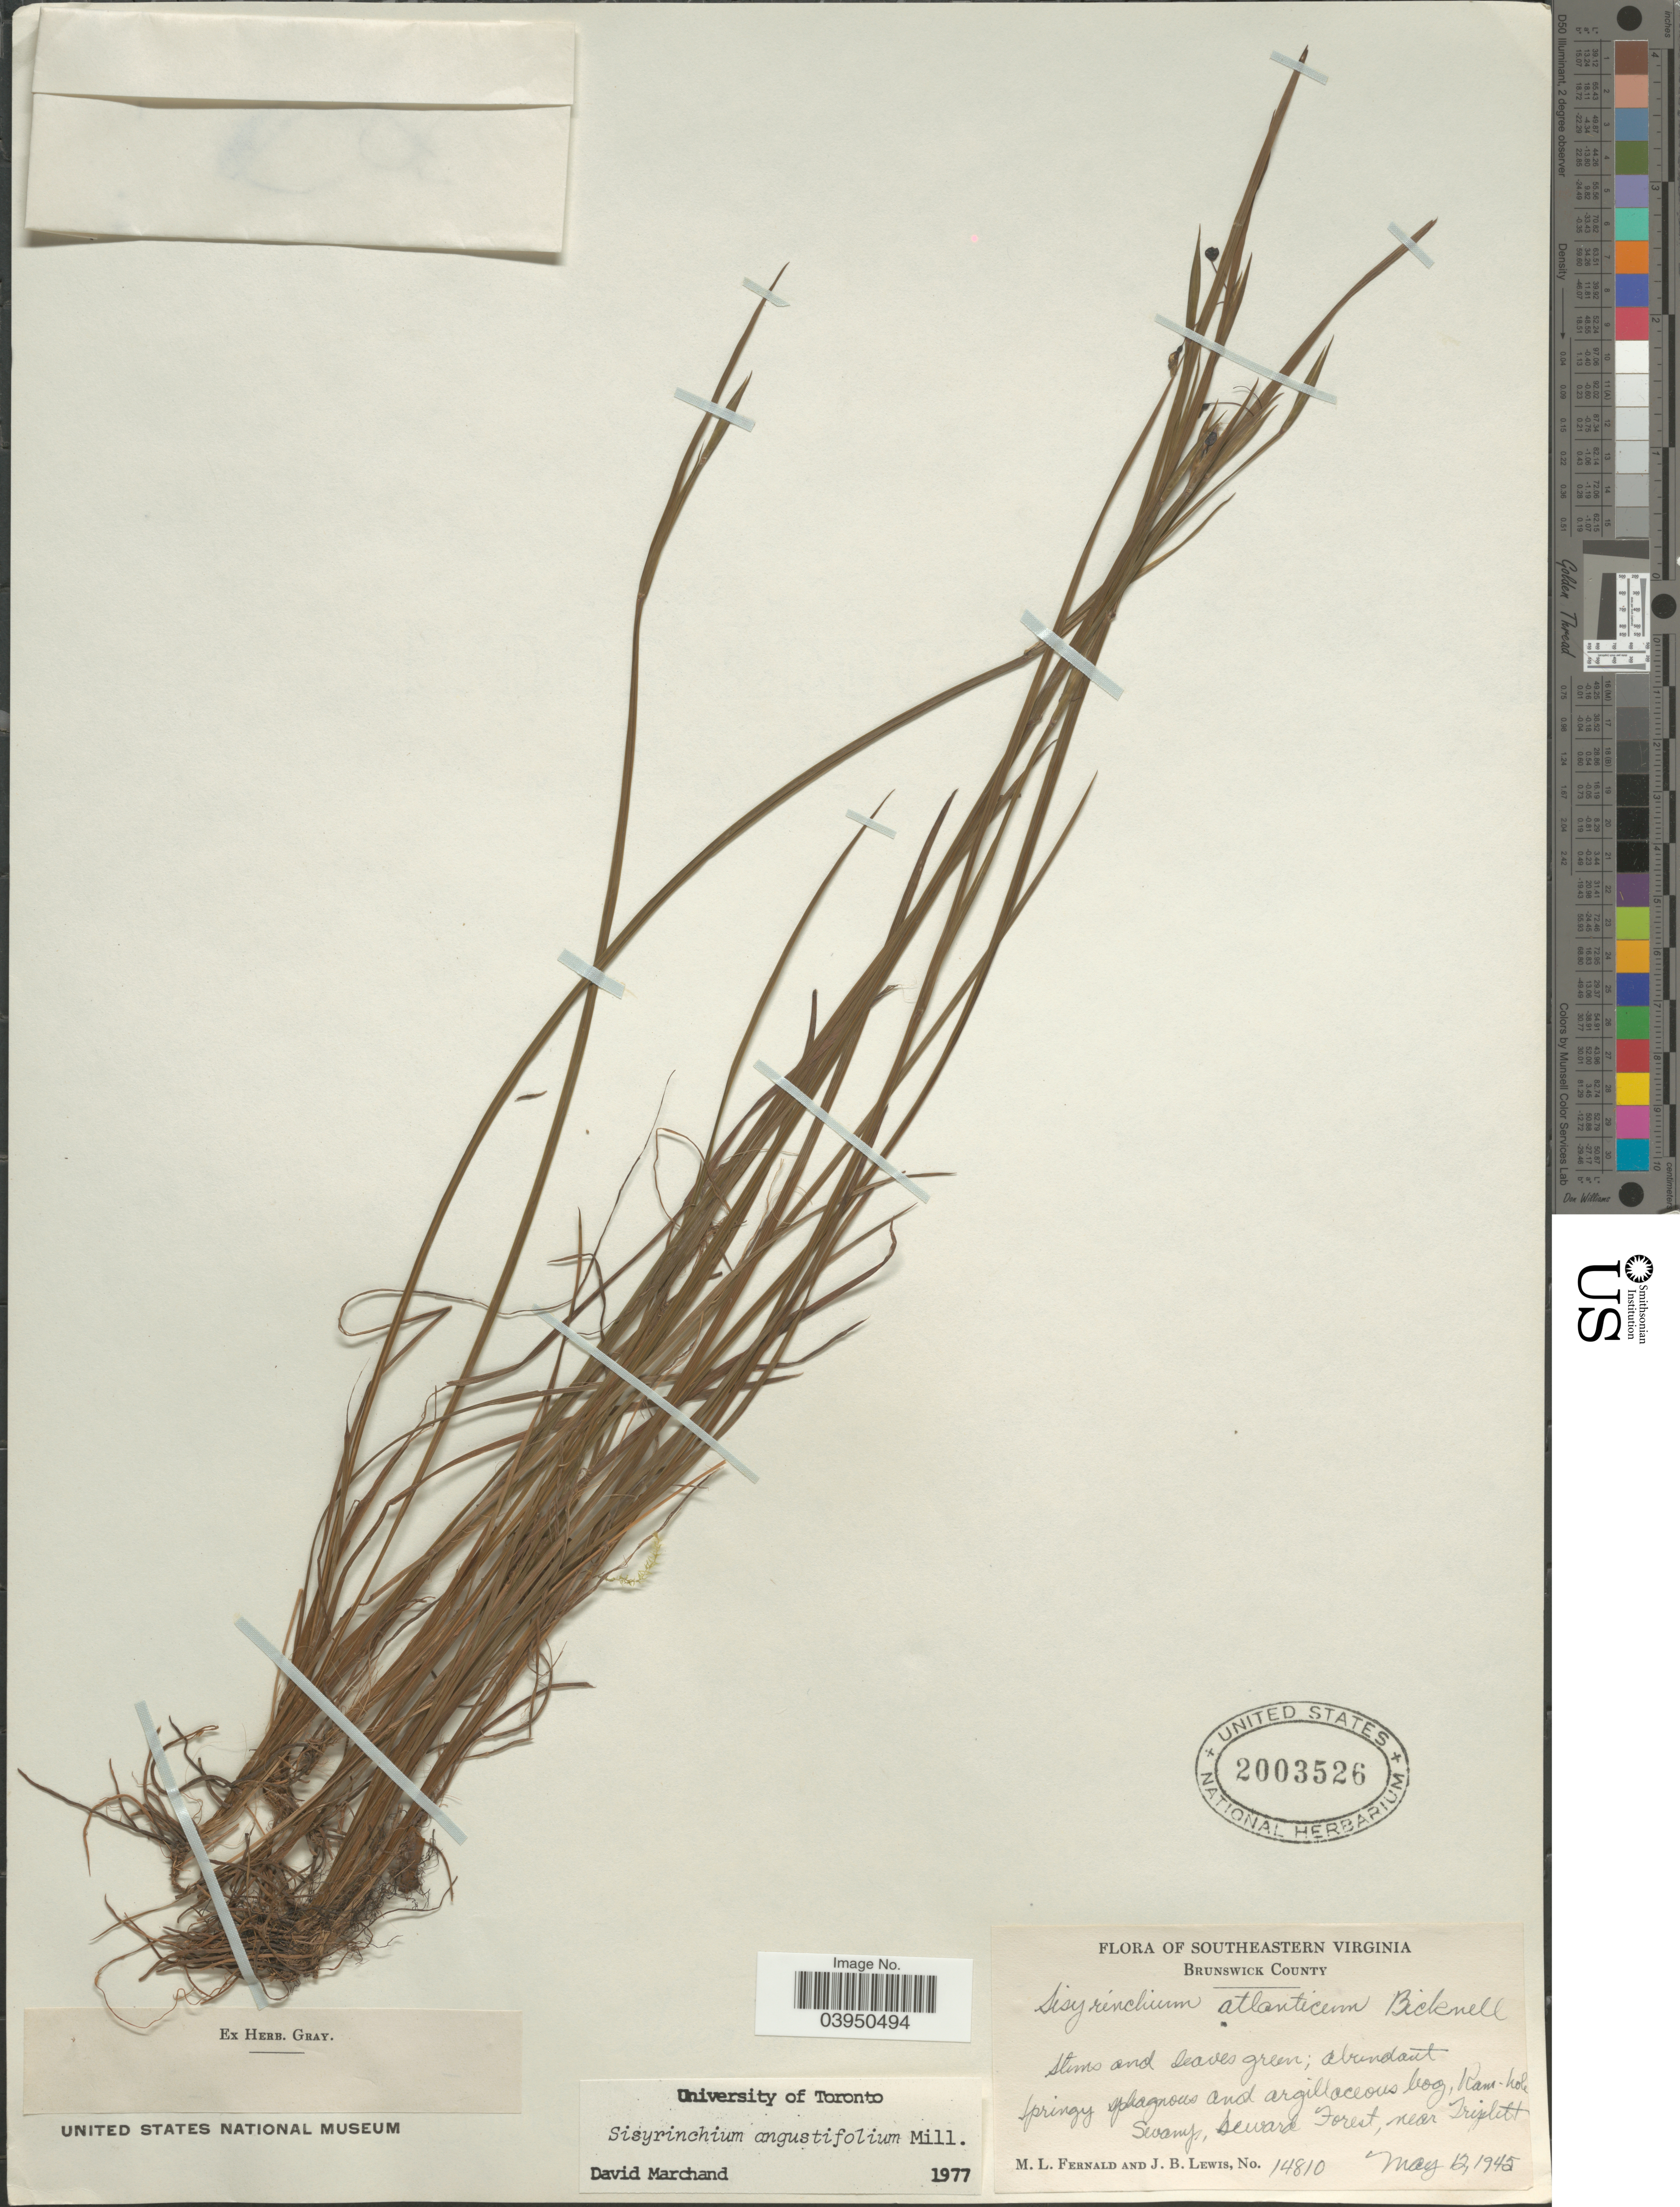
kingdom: Plantae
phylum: Tracheophyta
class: Liliopsida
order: Asparagales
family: Iridaceae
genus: Sisyrinchium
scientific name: Sisyrinchium angustifolium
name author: Mill.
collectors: M. L. Fernald & J. B. Lewis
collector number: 14810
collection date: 1945-05-12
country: United States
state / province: Virginia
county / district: Brunswick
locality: Southeastern Virginia. Brunswick County. Ram-hole Swamp, Seward Forest, near Triplett.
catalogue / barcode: US 2003526